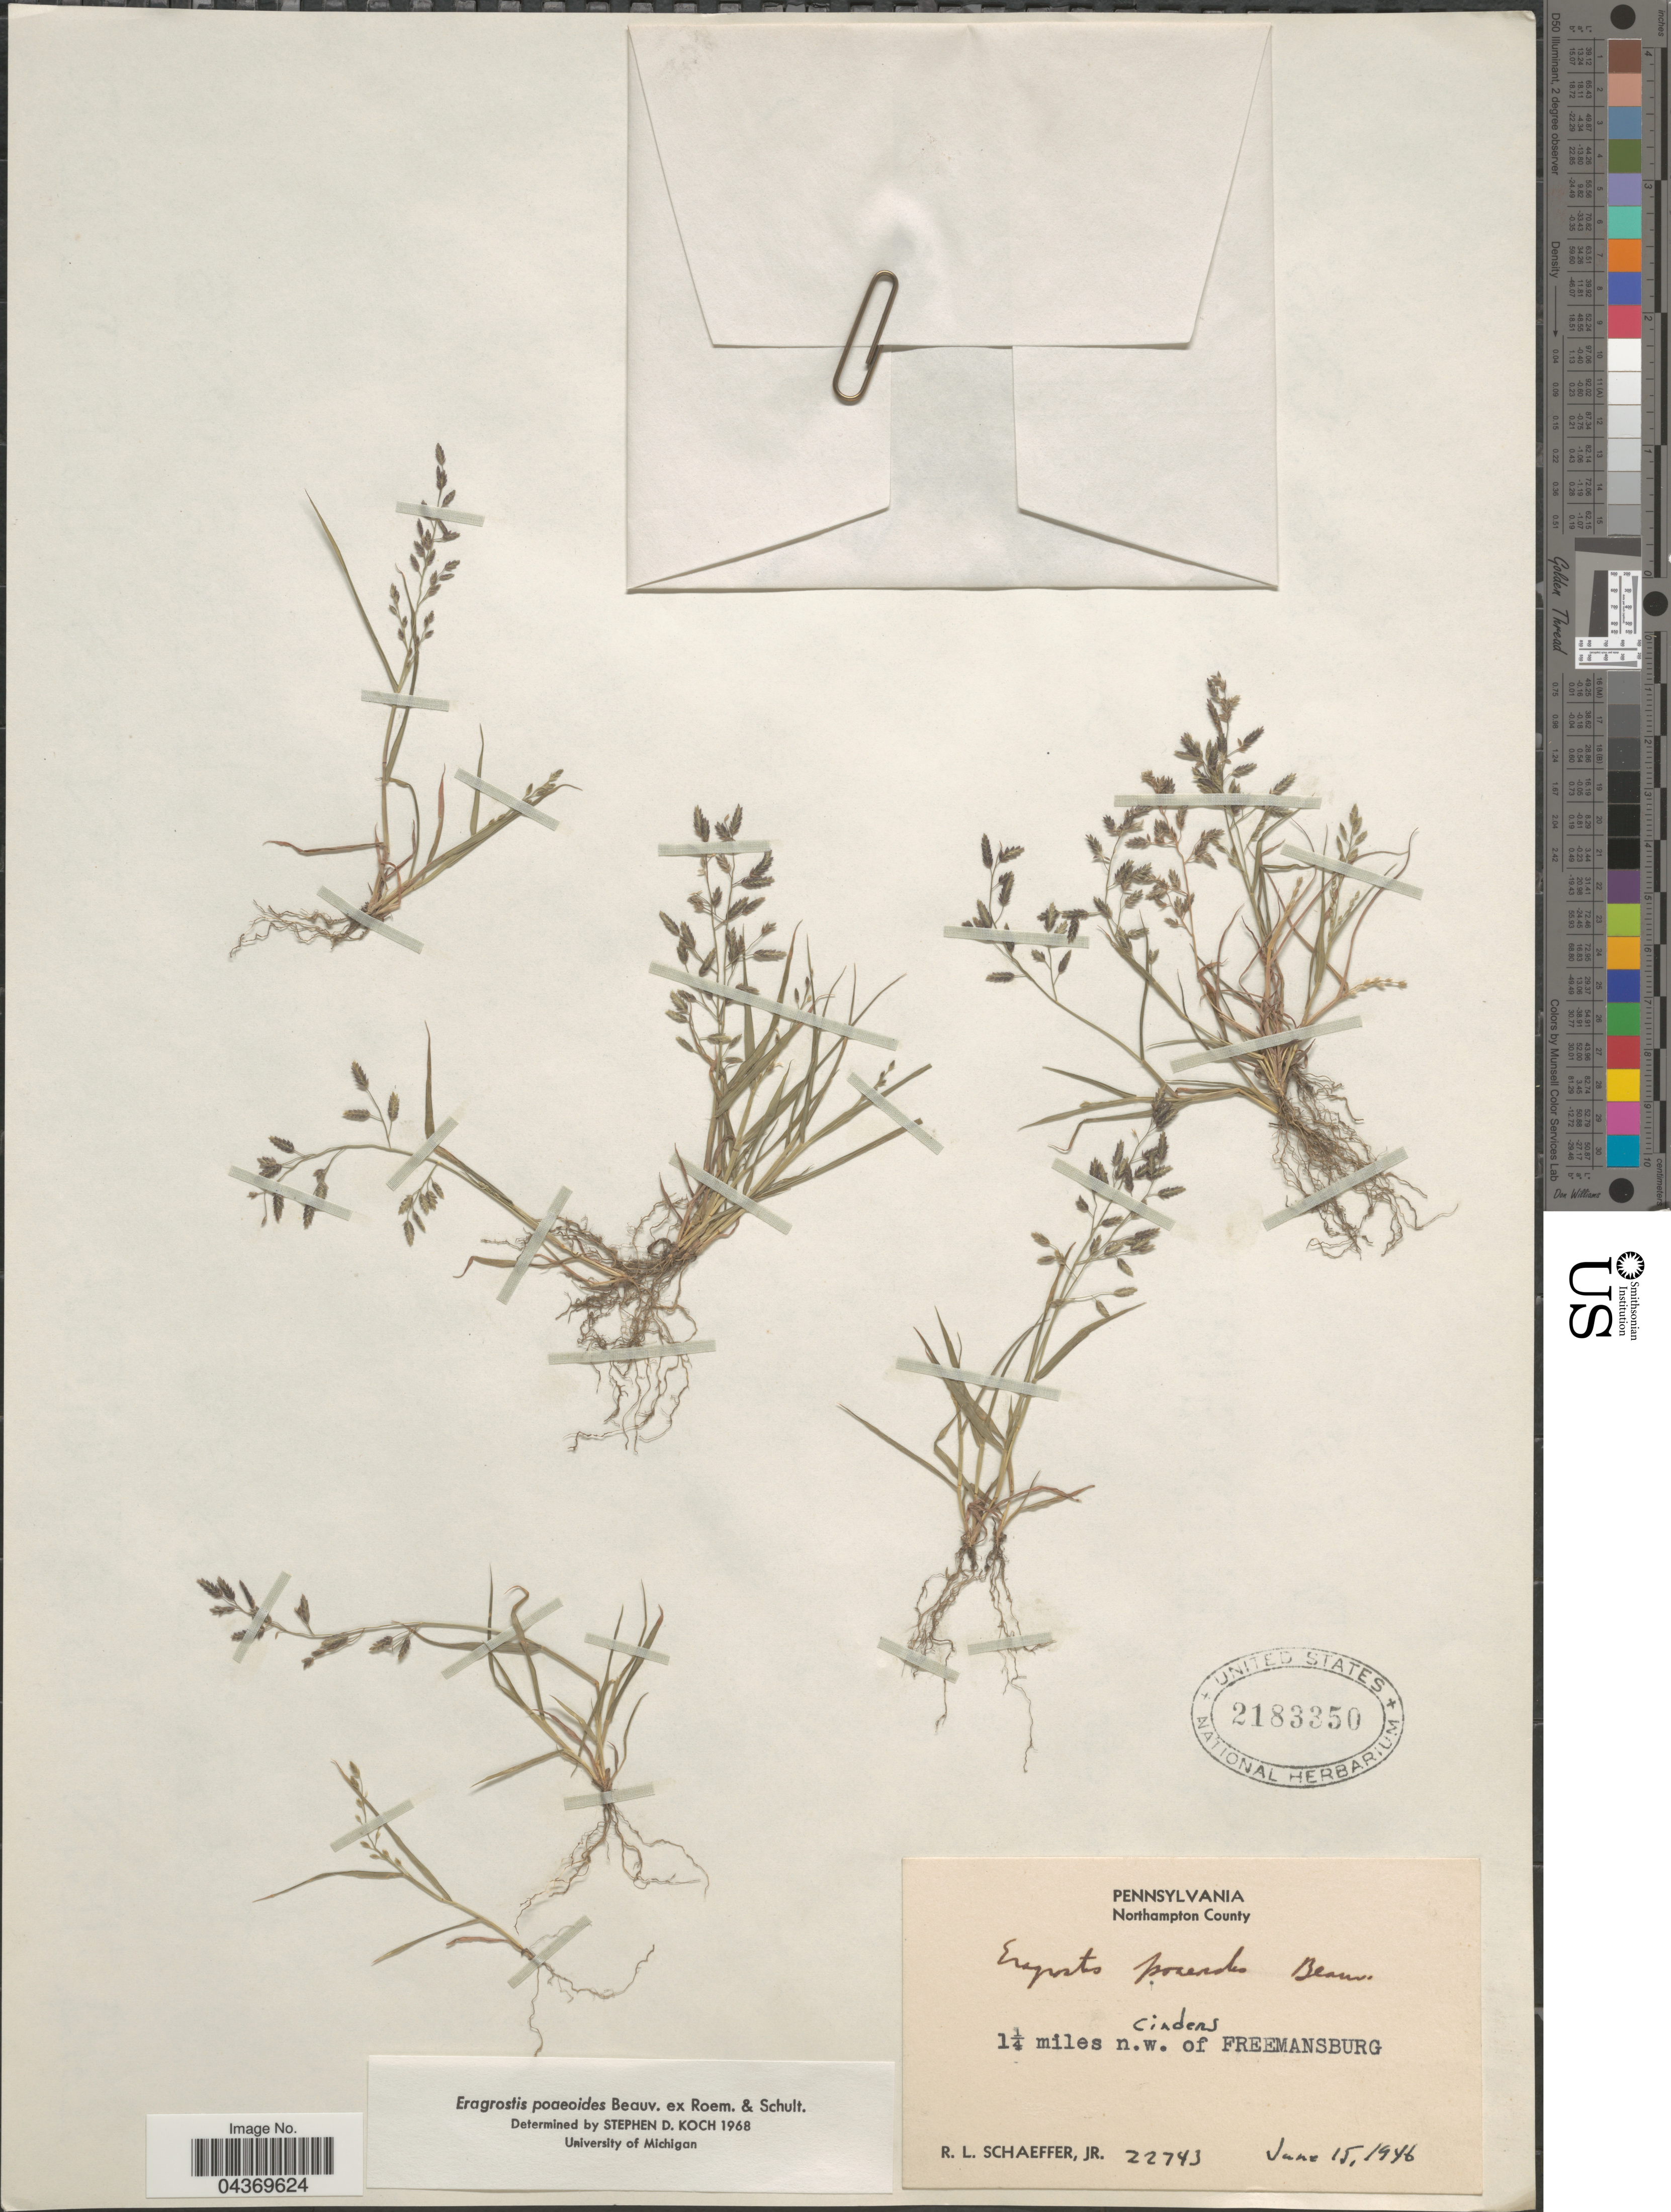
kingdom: Plantae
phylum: Tracheophyta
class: Liliopsida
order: Poales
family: Poaceae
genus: Eragrostis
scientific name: Eragrostis minor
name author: Host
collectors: R. L. Schaeffer Jr.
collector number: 22743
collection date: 1946-06-15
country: United States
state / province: Pennsylvania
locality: Northampton County. 1¼ miles n.w. of Freemansburg.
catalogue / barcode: US 2183350